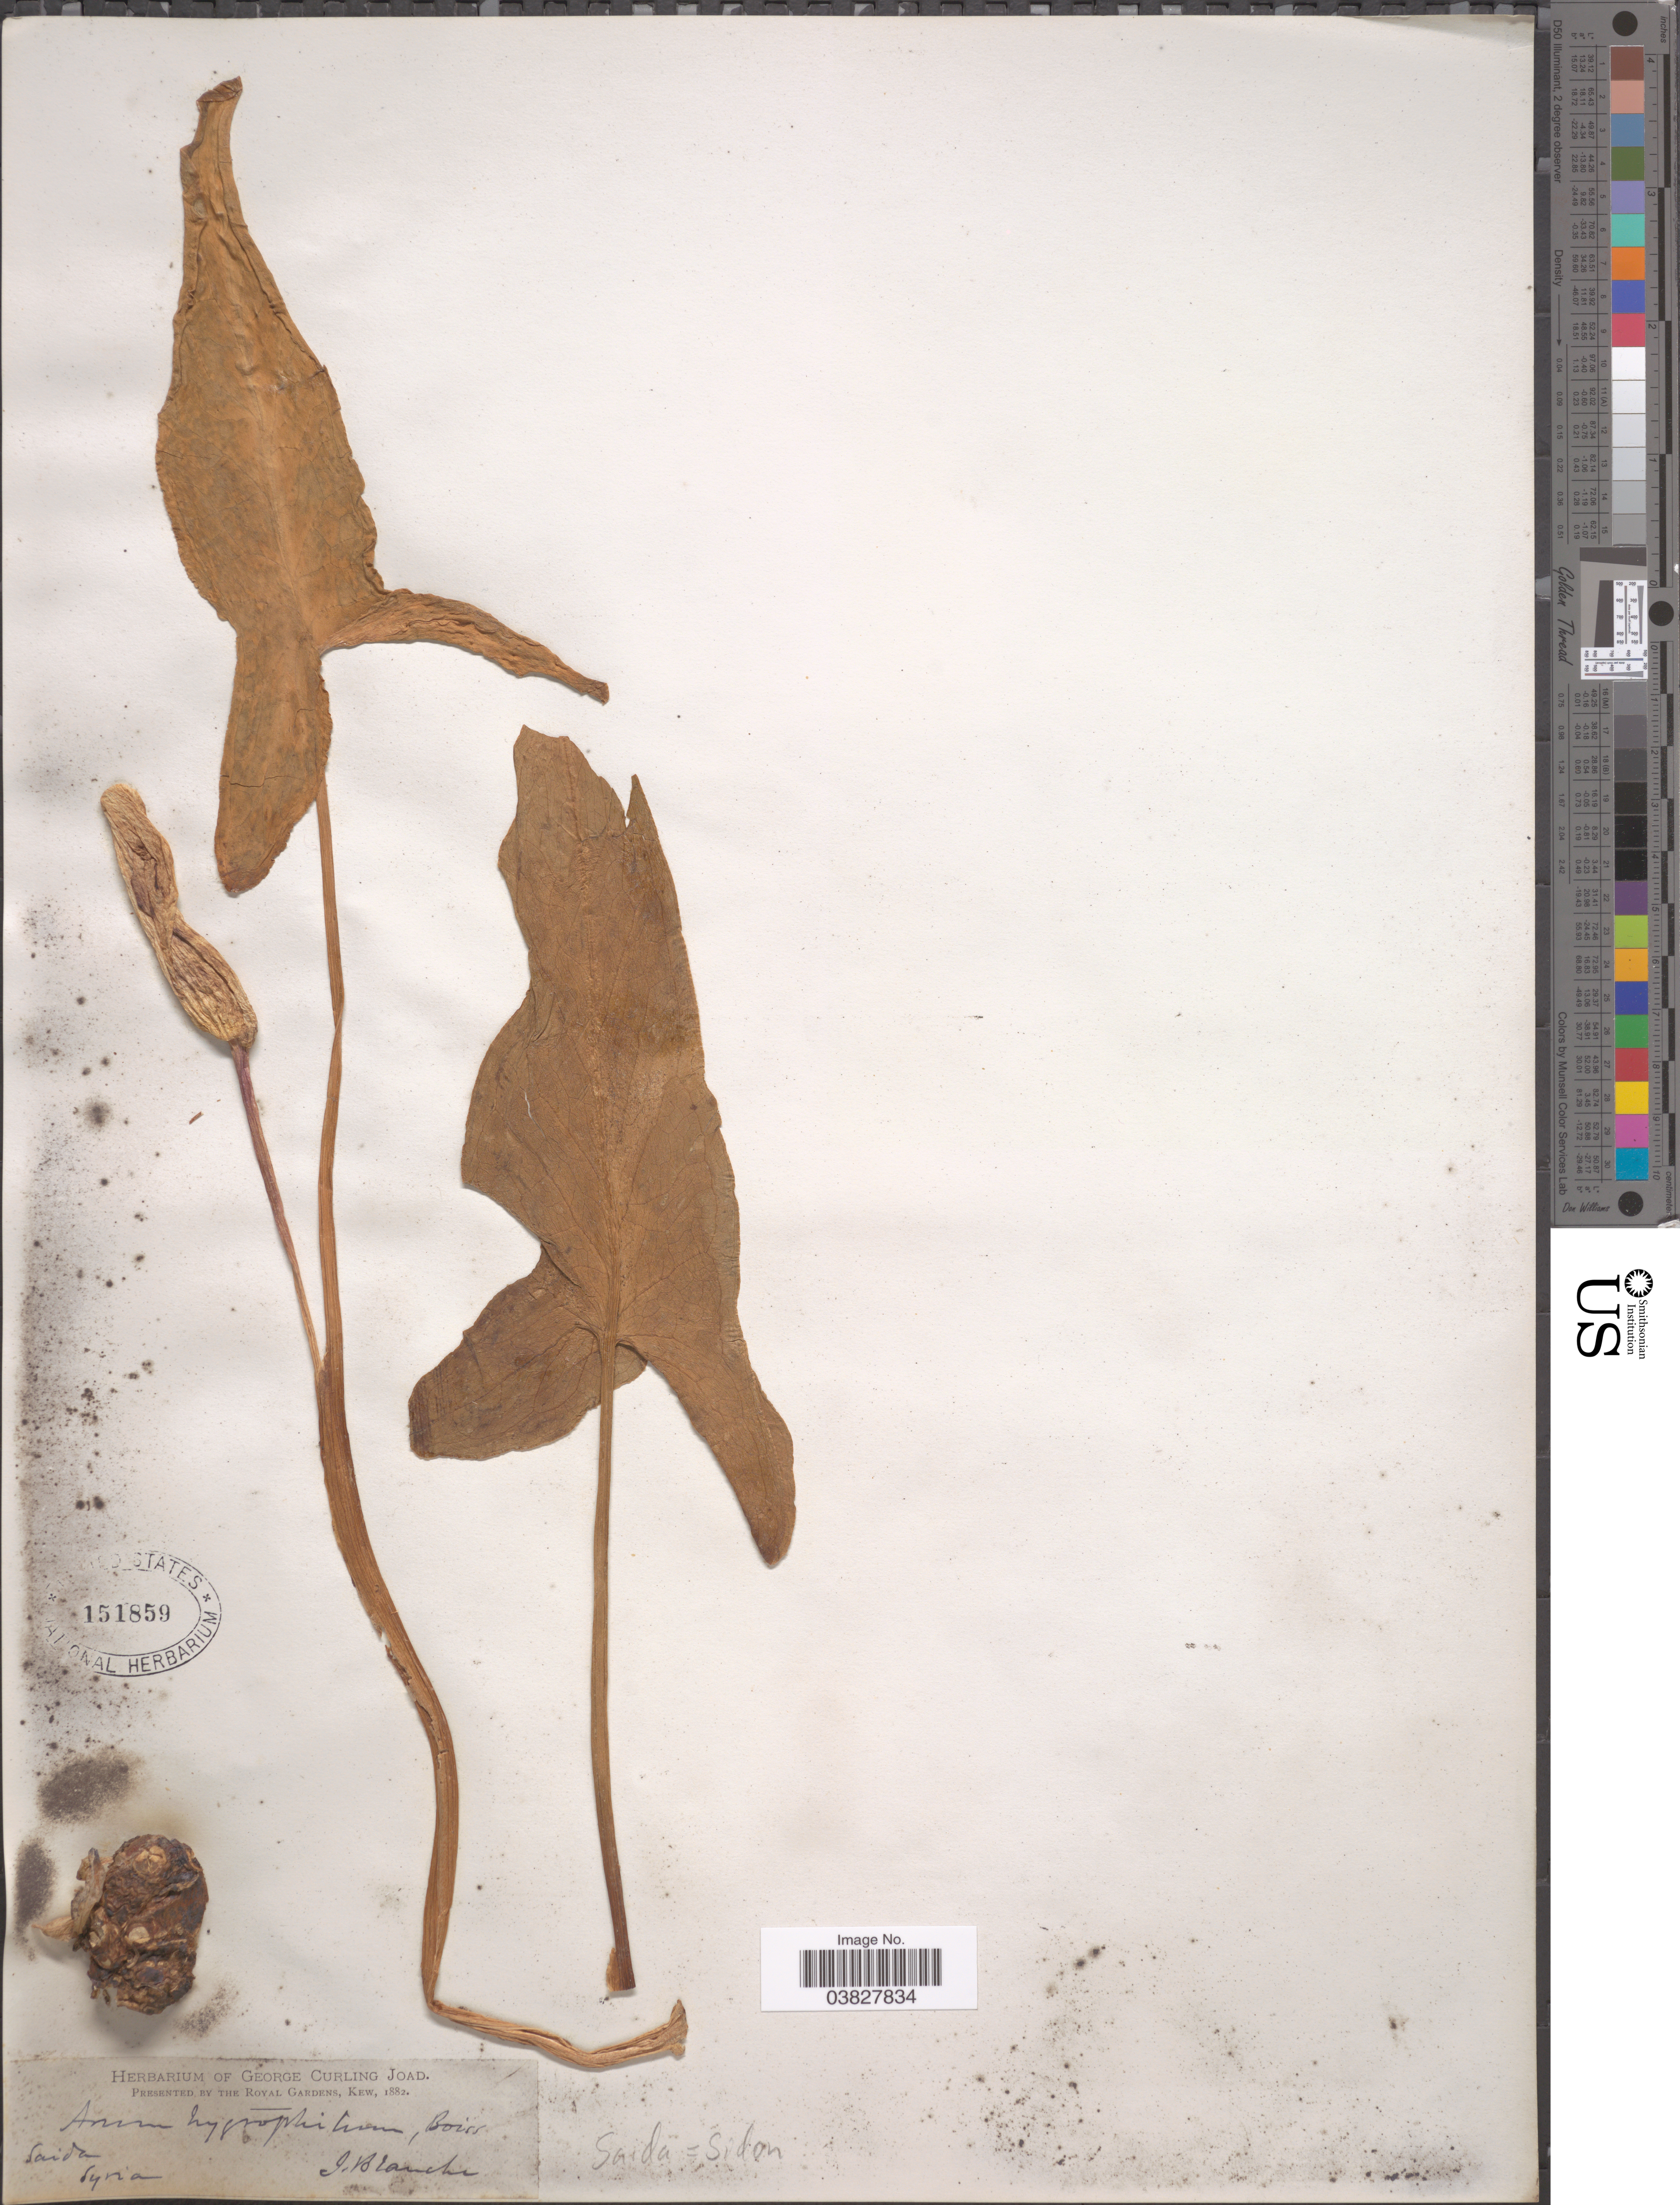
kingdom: Plantae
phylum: Tracheophyta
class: Liliopsida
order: Alismatales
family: Araceae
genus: Arum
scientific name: Arum hygrophilum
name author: Boiss.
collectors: J. Blanche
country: Syria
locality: Saida = Sidan.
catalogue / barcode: US 151859